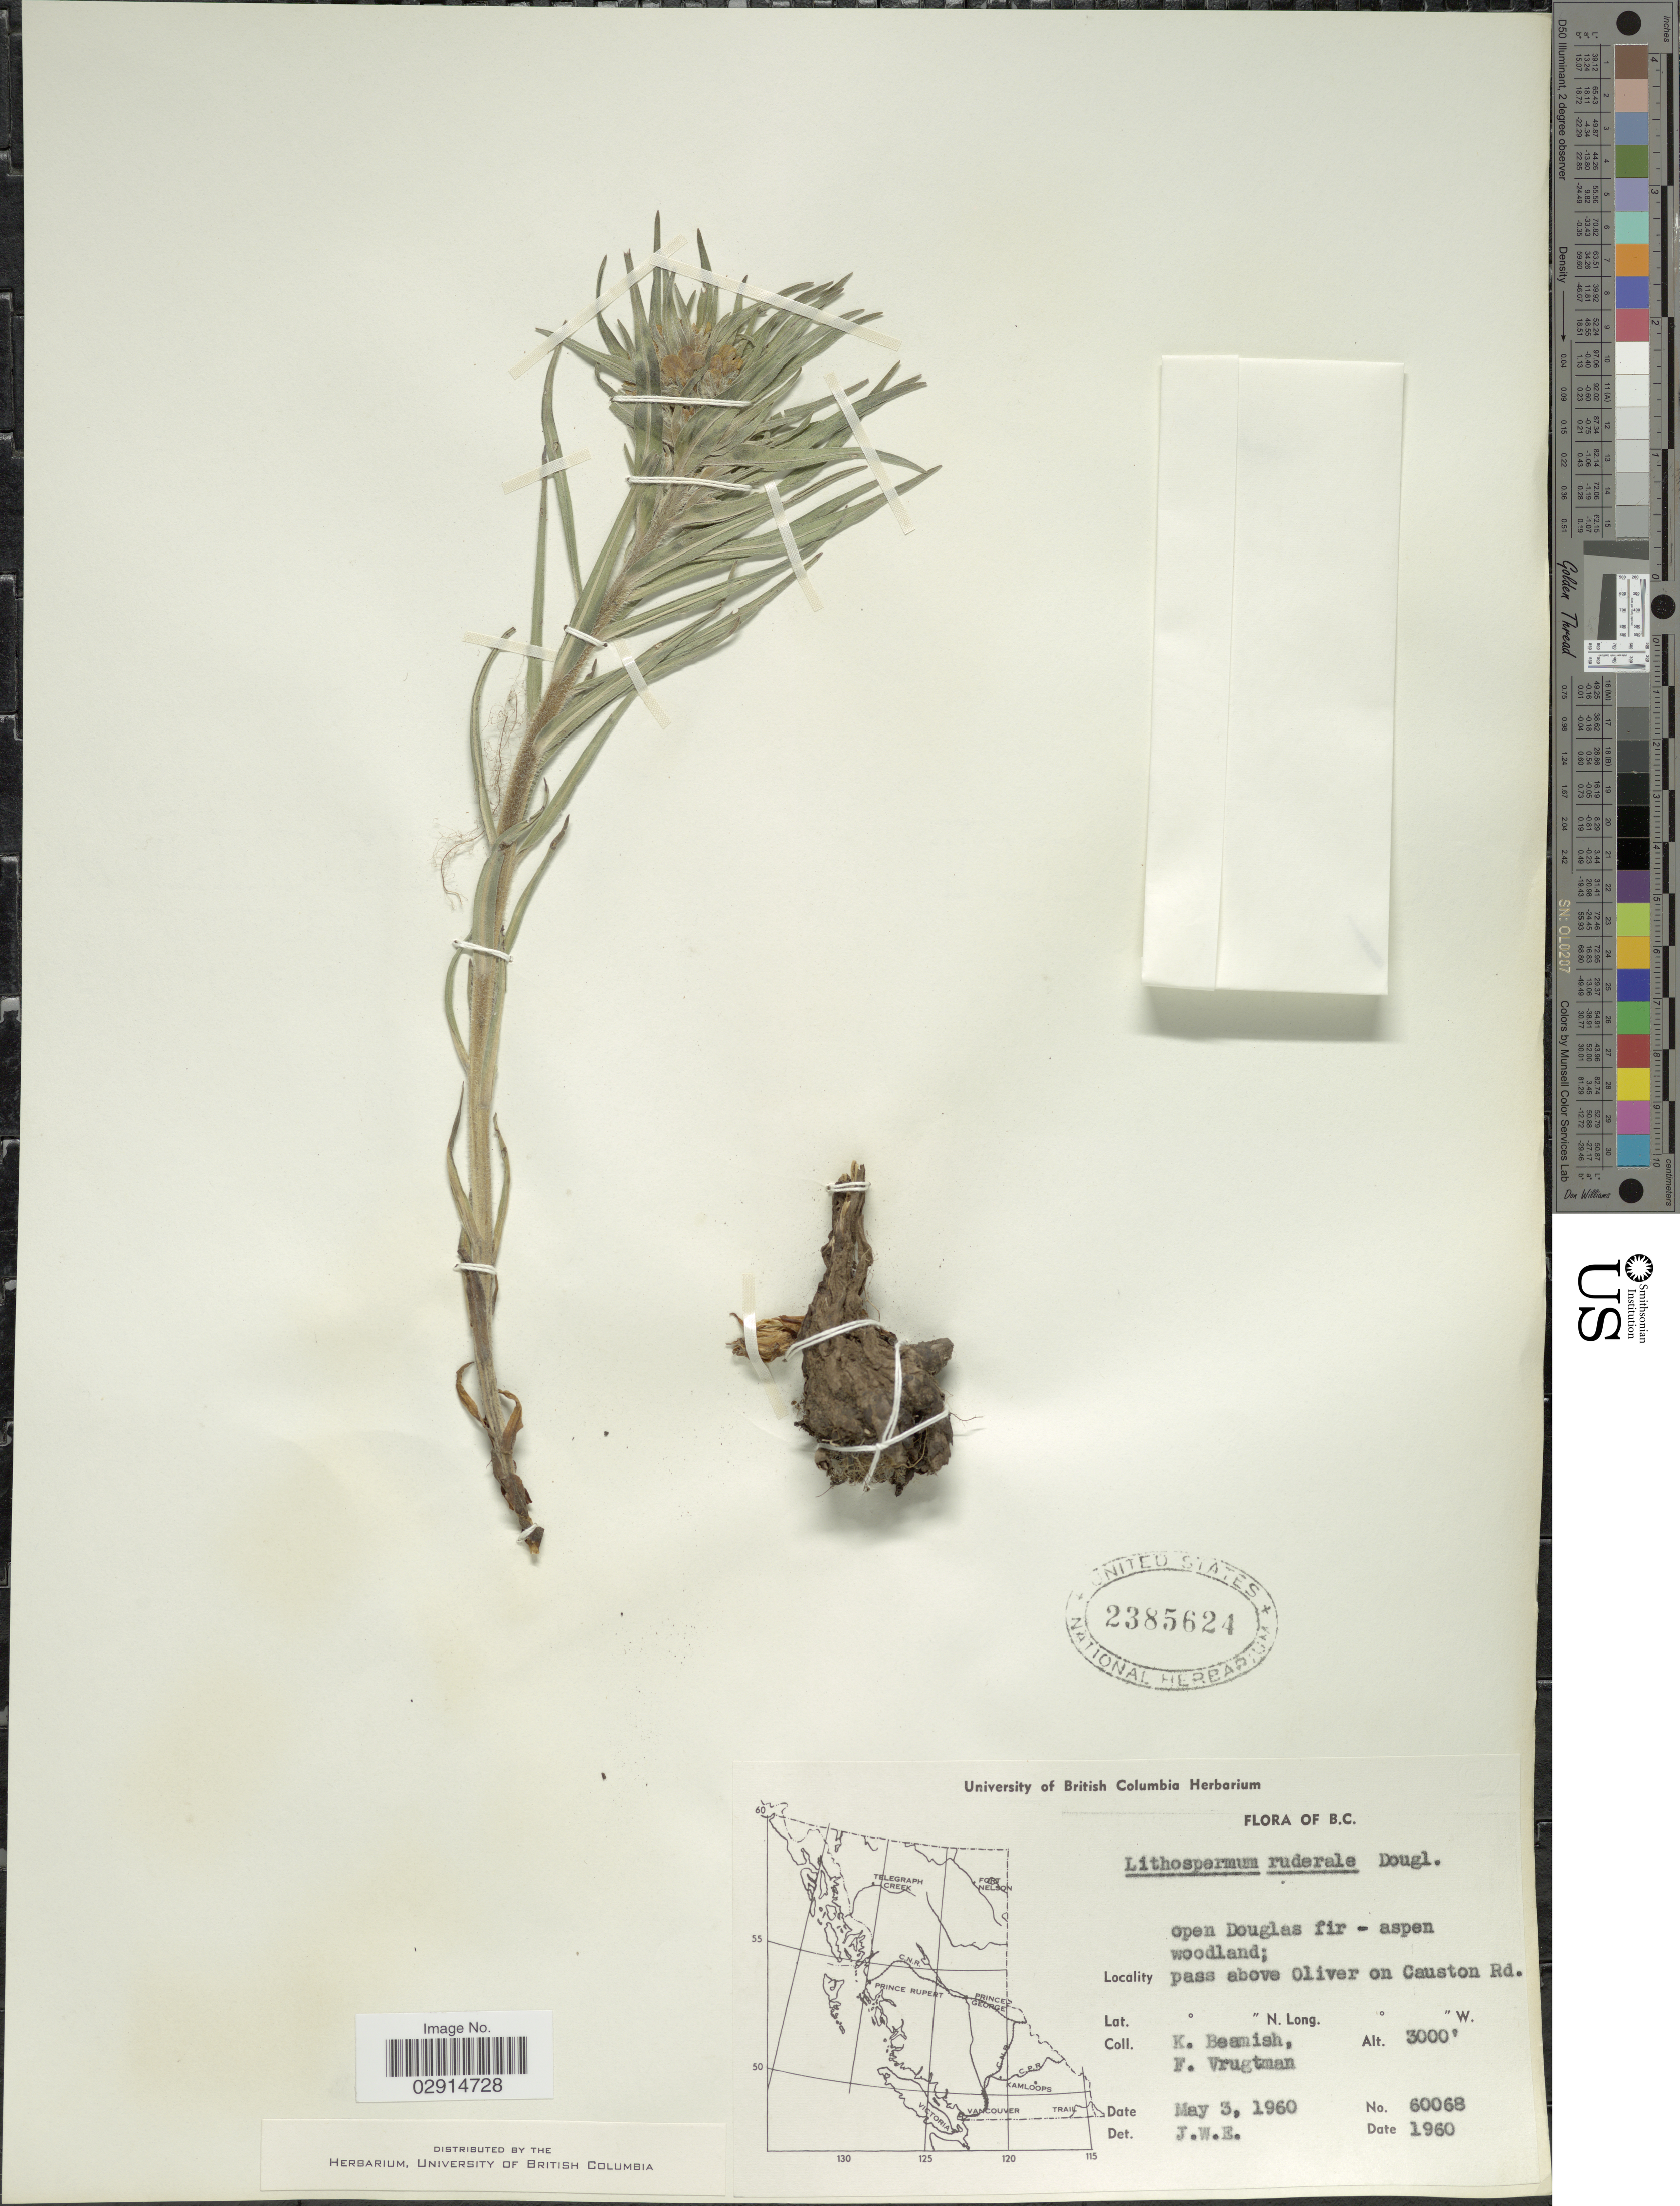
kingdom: Plantae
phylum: Tracheophyta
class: Magnoliopsida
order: Boraginales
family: Boraginaceae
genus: Lithospermum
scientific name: Lithospermum ruderale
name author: Douglas ex Lehm.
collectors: K. Beamish & F. Vrugtman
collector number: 60068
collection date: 1960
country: Canada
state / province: British Columbia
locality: Pass above Oliver on Causton Rd.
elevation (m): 914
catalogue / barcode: US 2385624